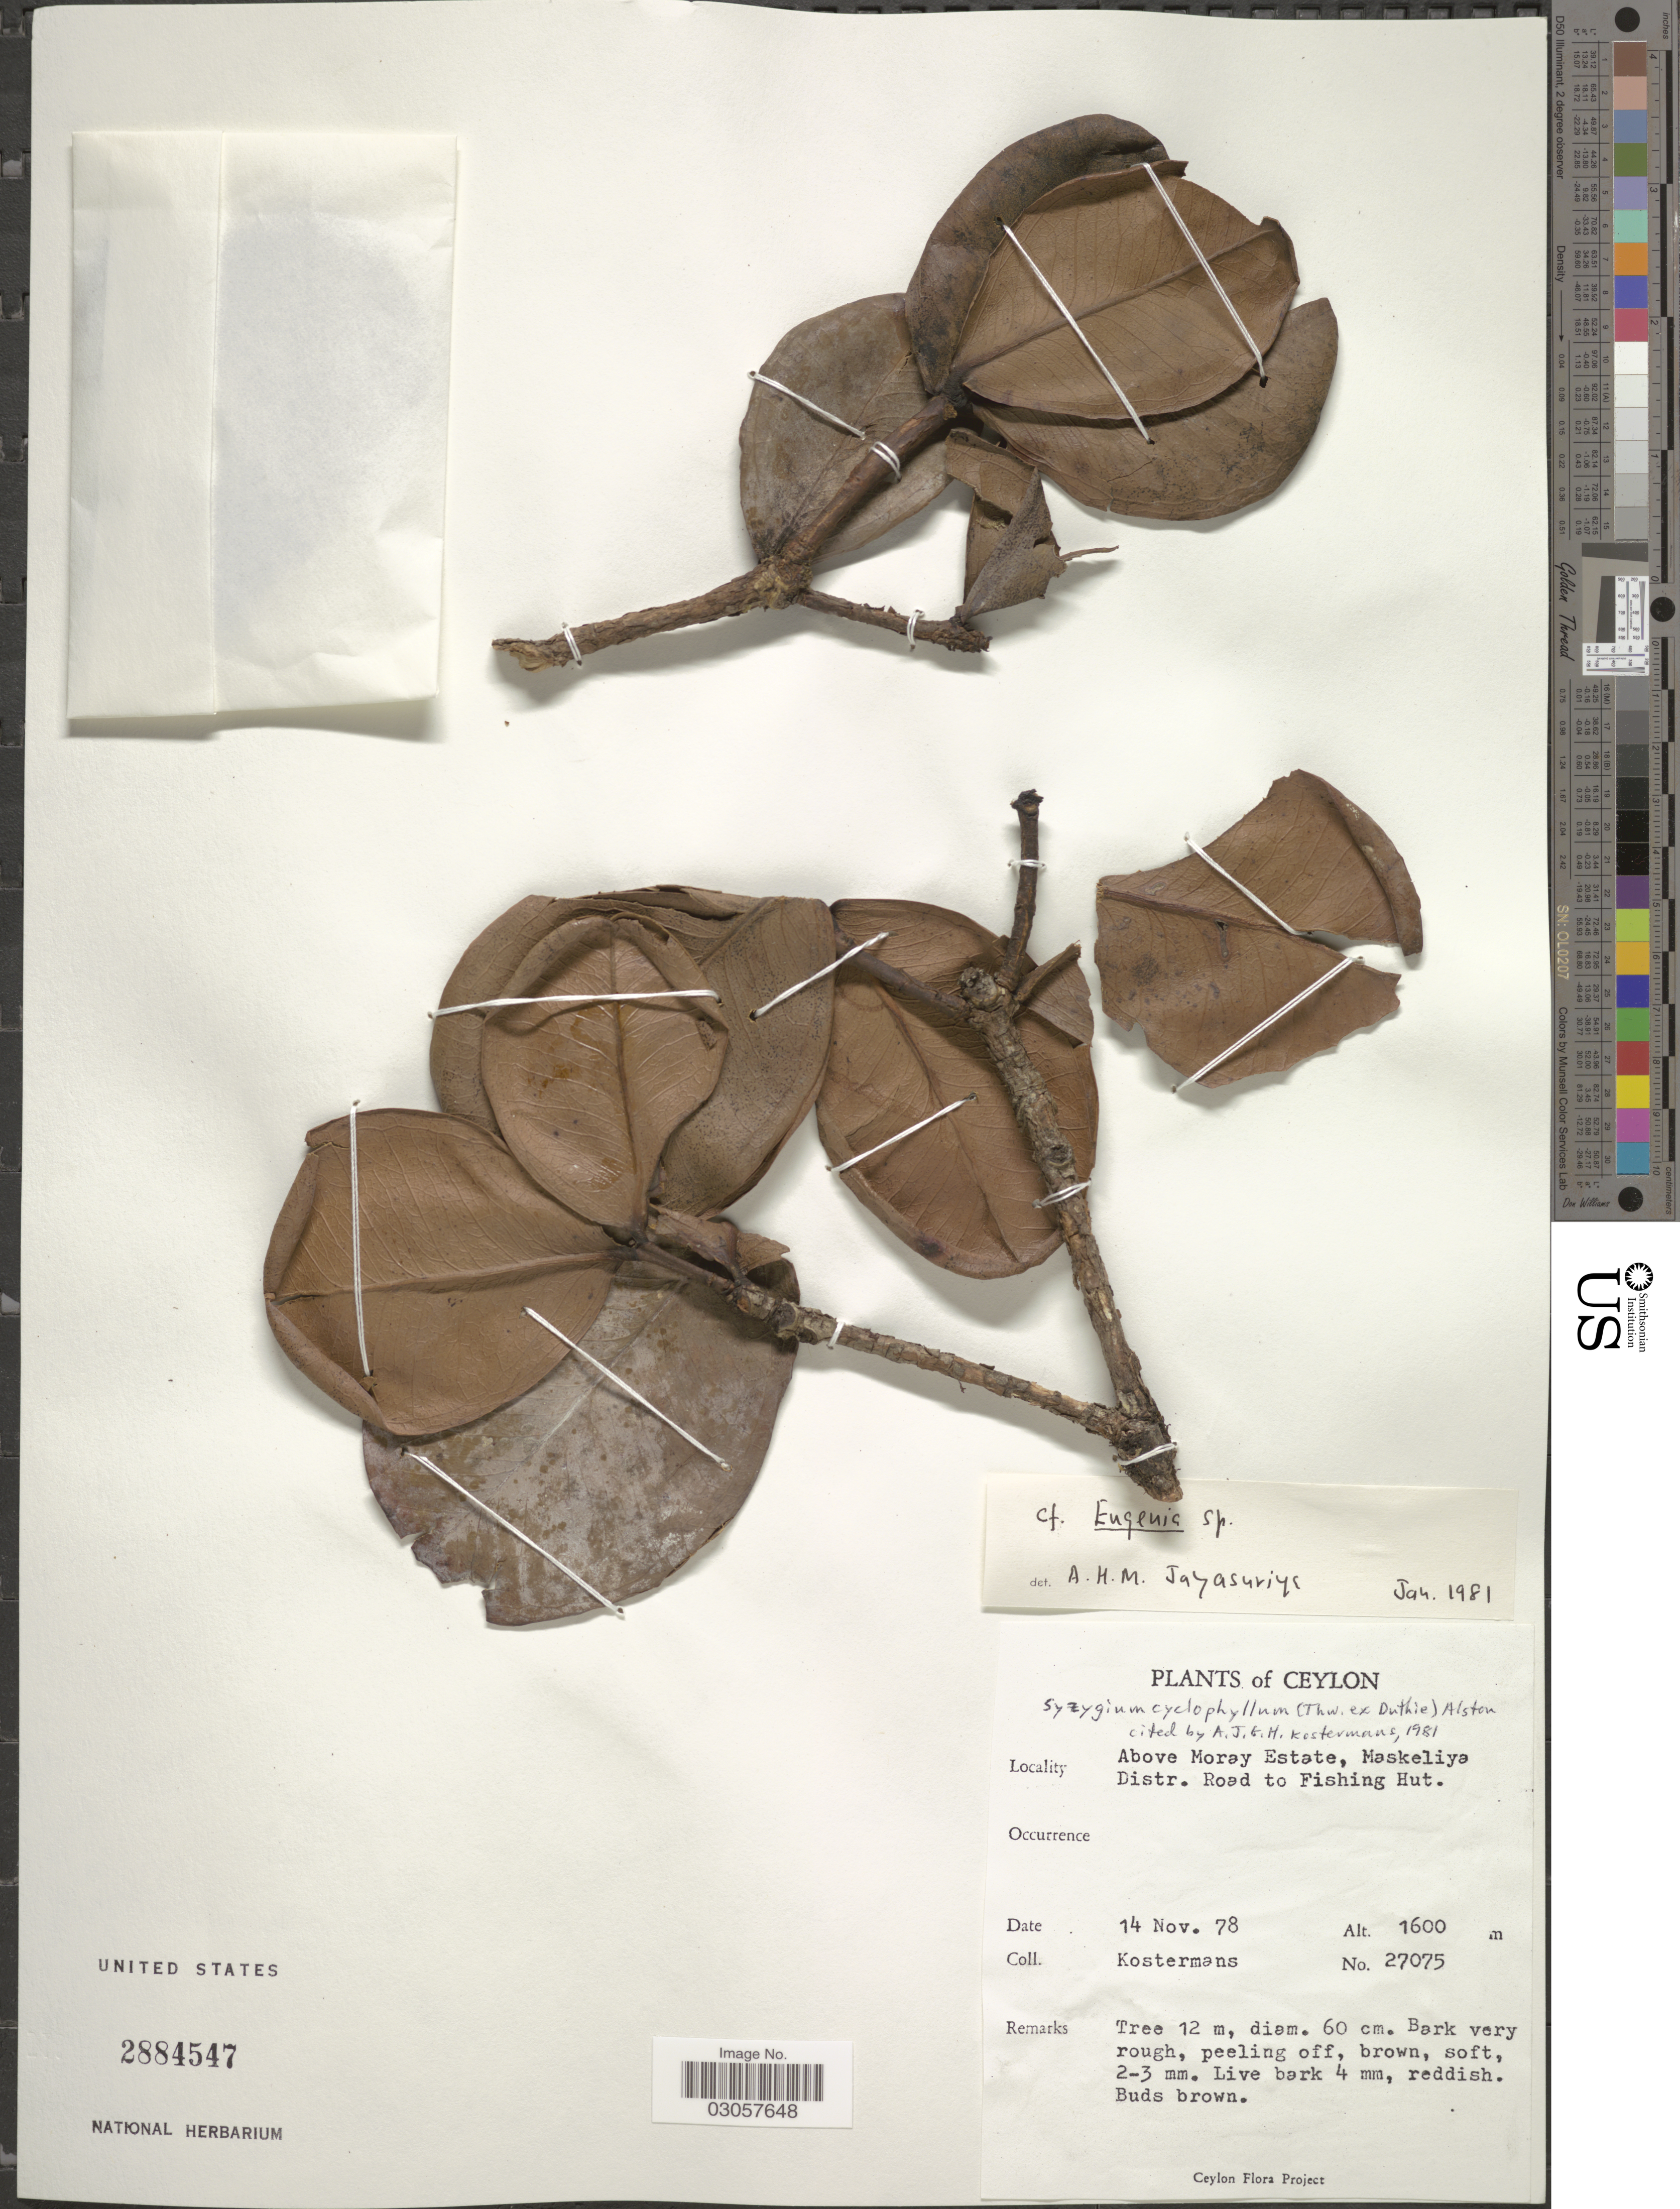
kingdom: Plantae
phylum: Tracheophyta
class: Magnoliopsida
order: Myrtales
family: Myrtaceae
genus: Syzygium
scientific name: Syzygium cyclophyllum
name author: Alston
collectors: Kostermans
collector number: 27075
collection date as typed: Transcribed d/m/y: 14/11/78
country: Sri Lanka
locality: Ceylon. Above Moray Estate, Maskeliya Distr. Road to Fishing Hut.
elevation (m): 1600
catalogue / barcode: US 2884547